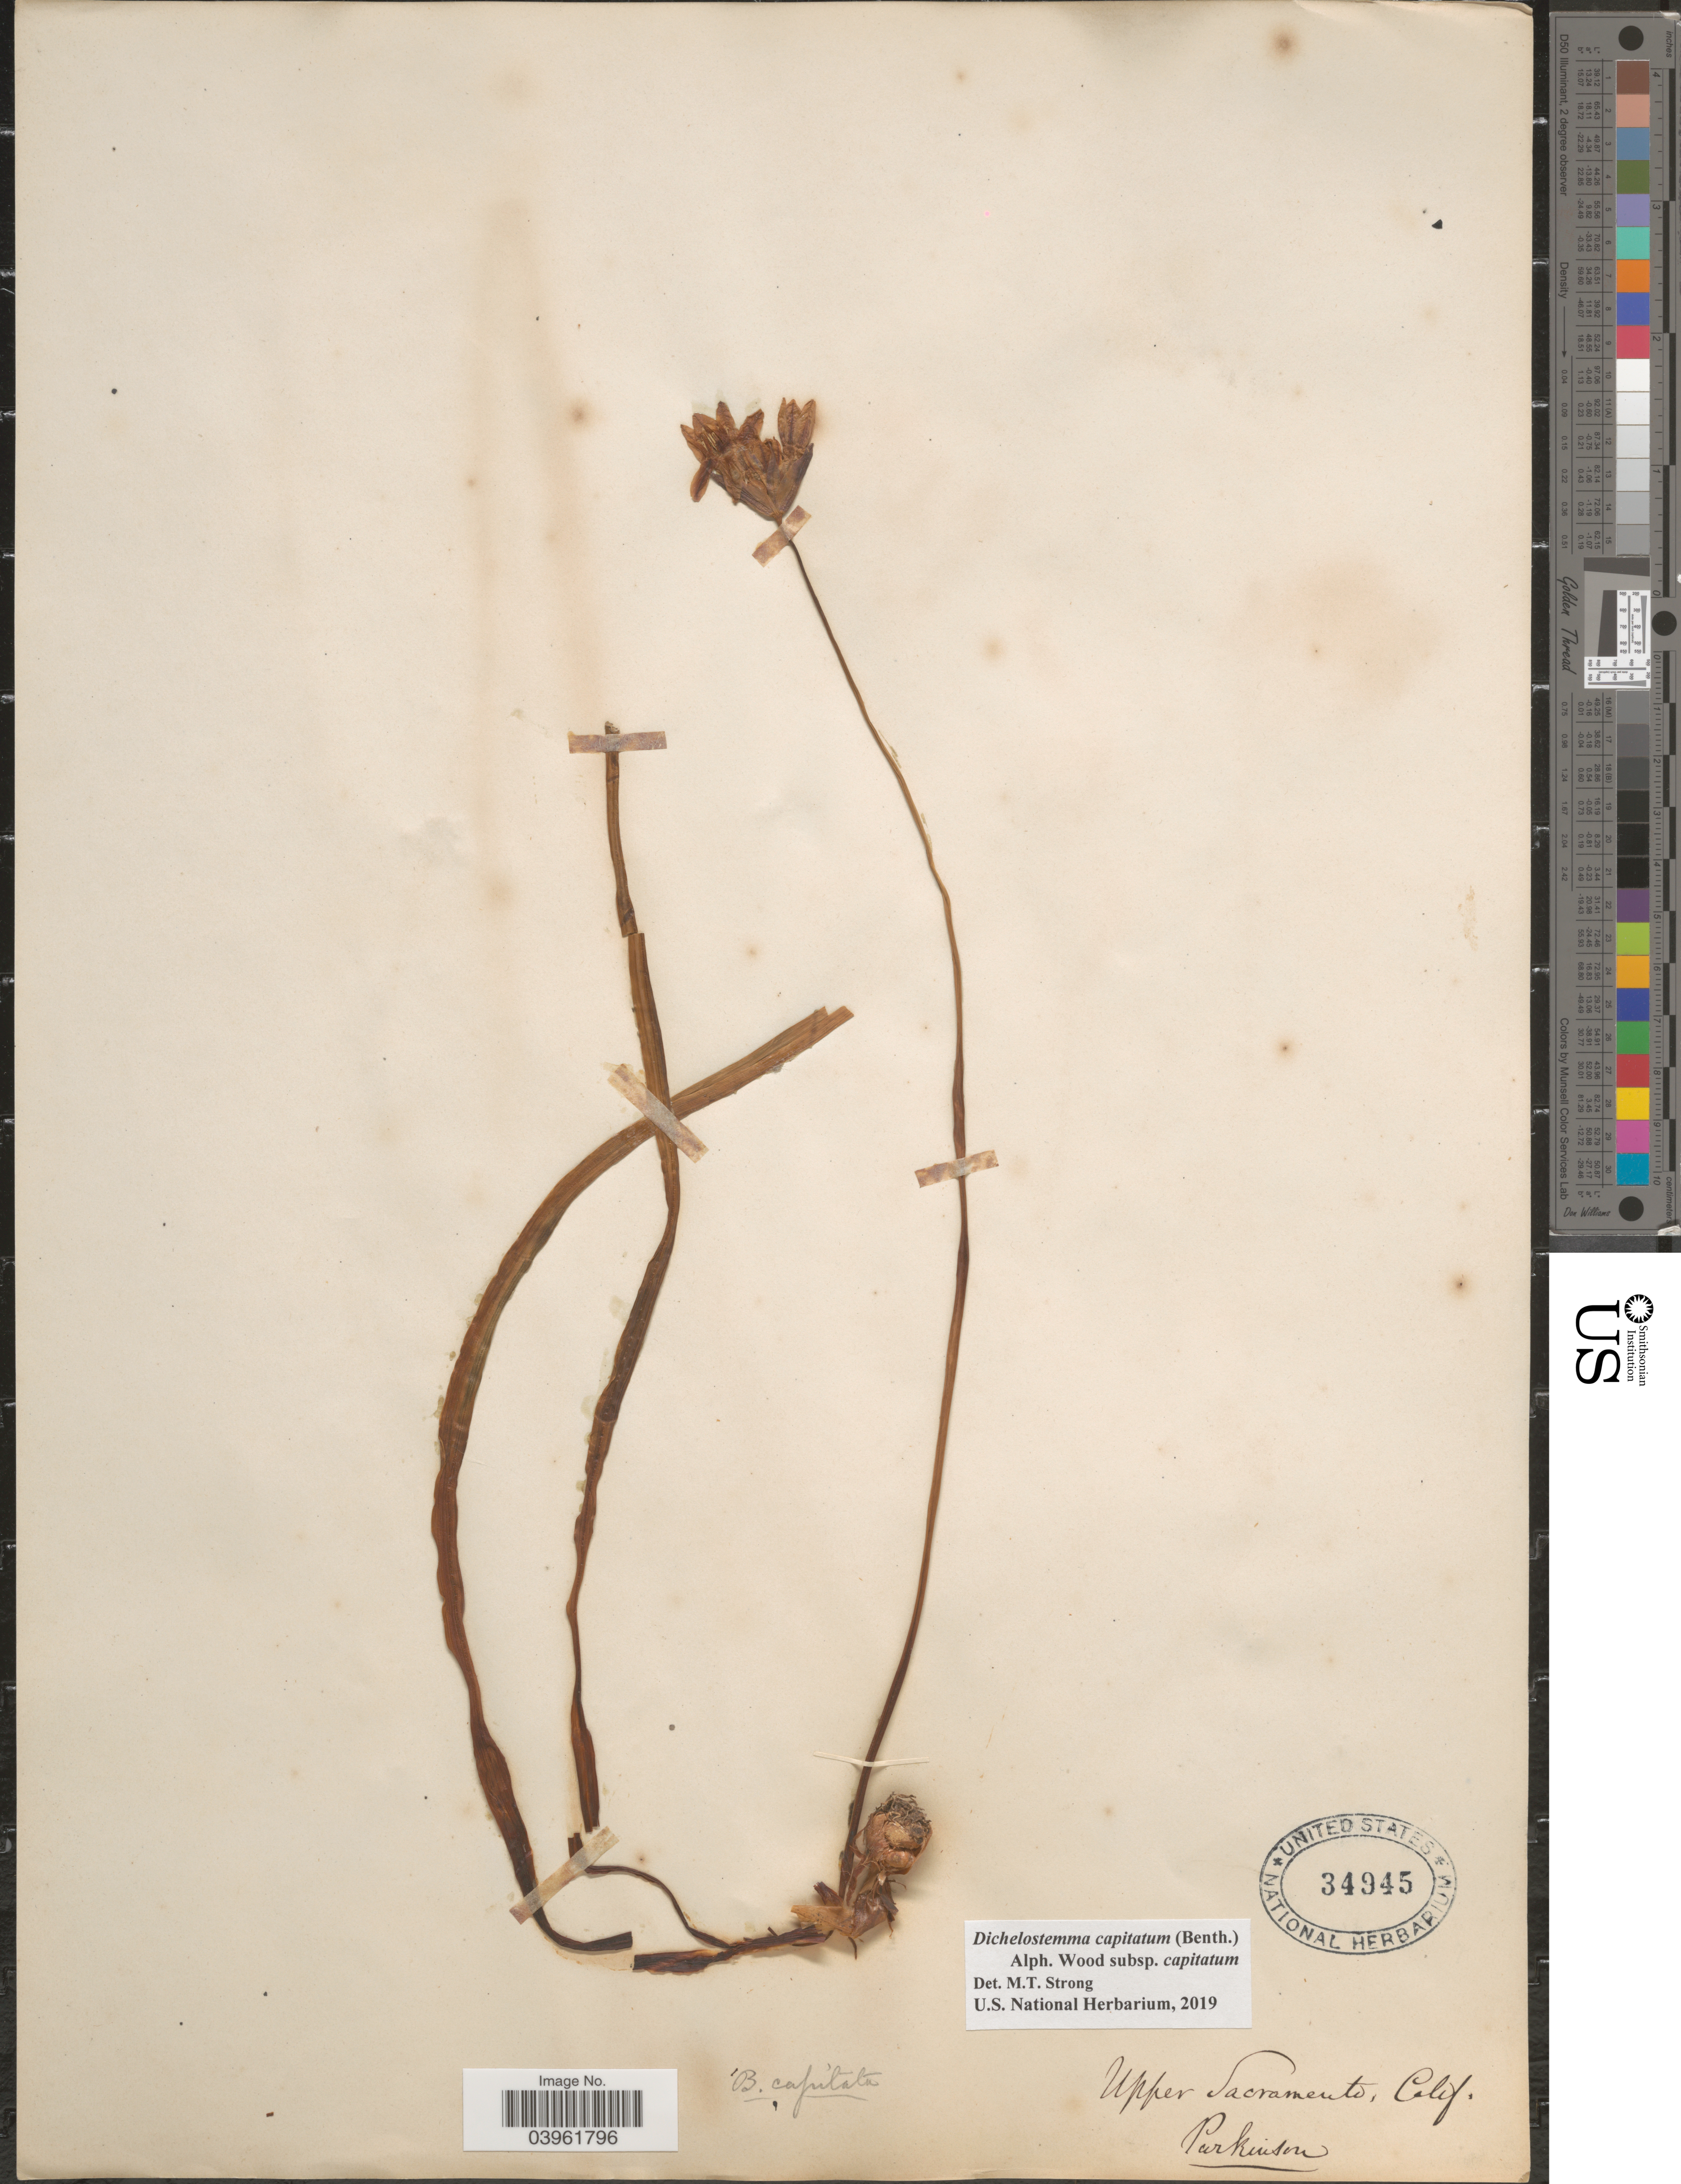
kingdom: Plantae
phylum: Tracheophyta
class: Liliopsida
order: Asparagales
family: Asparagaceae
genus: Dichelostemma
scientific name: Dichelostemma capitatum subsp. capitatum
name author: (Benth.) Alph. Wood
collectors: Parkinson, --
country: United States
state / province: California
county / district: Sacramento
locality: Upper Sacramento.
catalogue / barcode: US 34945